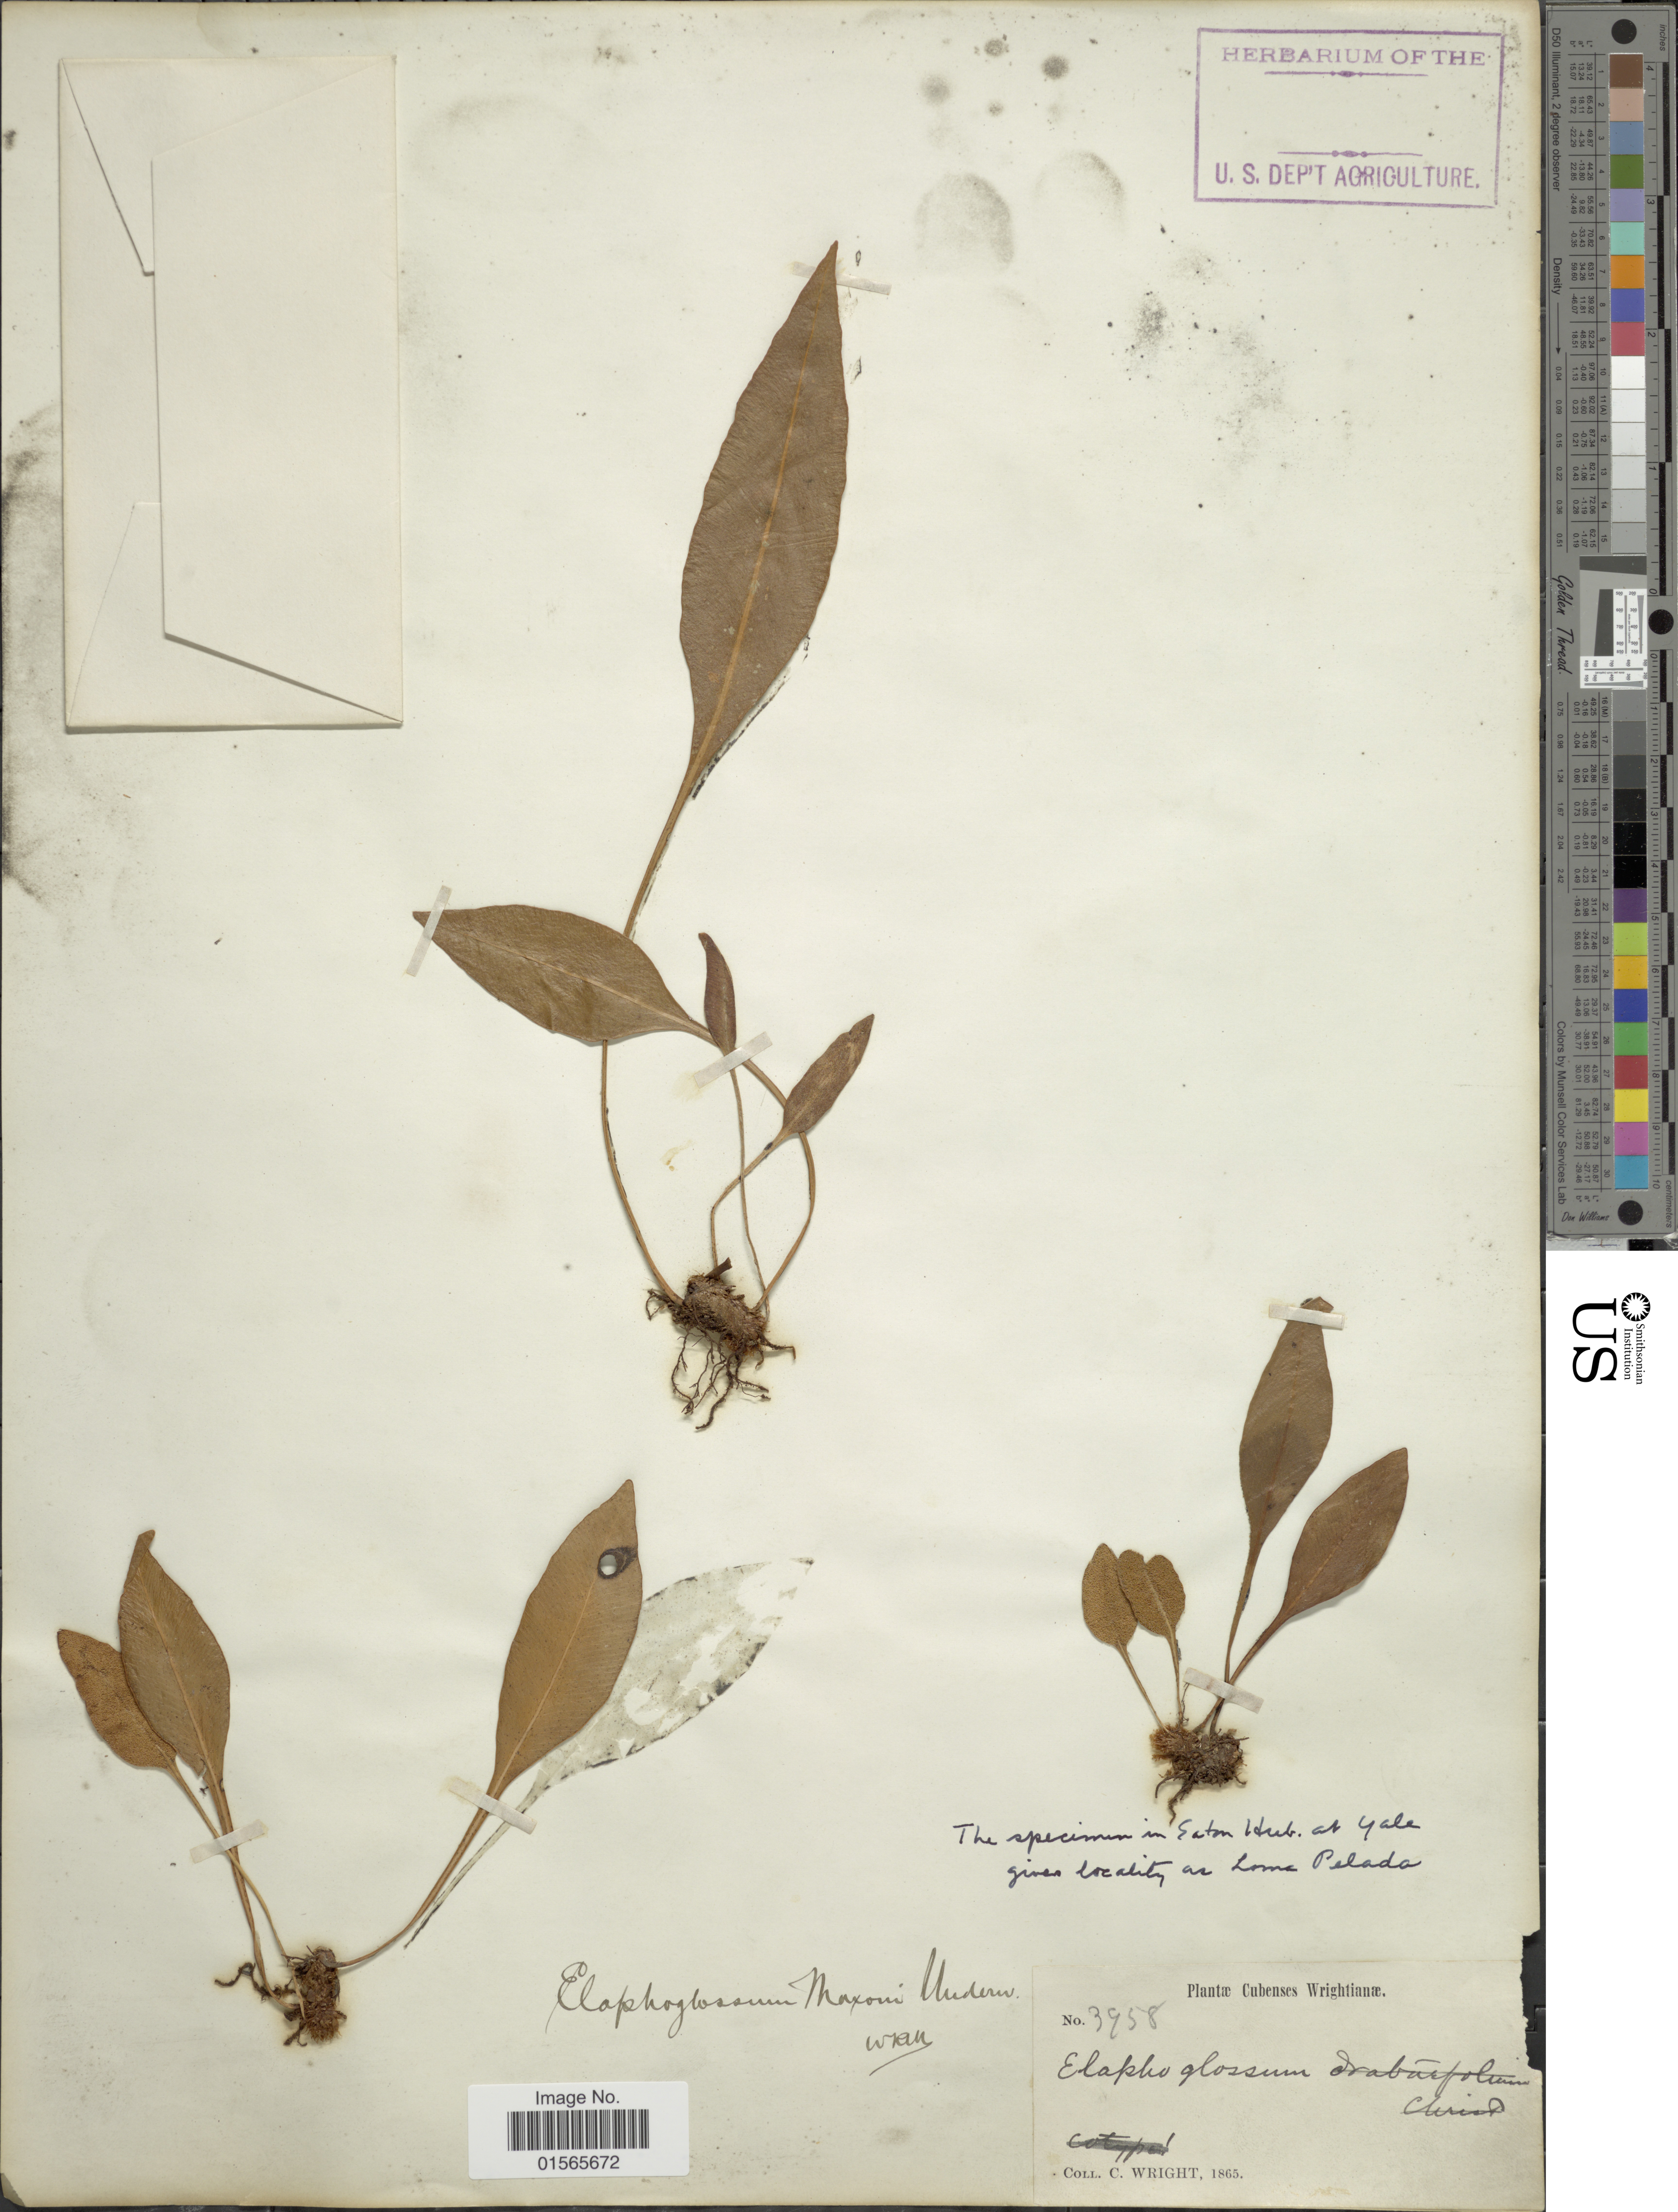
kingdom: Plantae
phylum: Tracheophyta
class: Polypodiopsida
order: Polypodiales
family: Dryopteridaceae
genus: Elaphoglossum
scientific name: Elaphoglossum maxonii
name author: Underw. ex C.V. Morton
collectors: C. Wright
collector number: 3958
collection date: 1865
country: Cuba